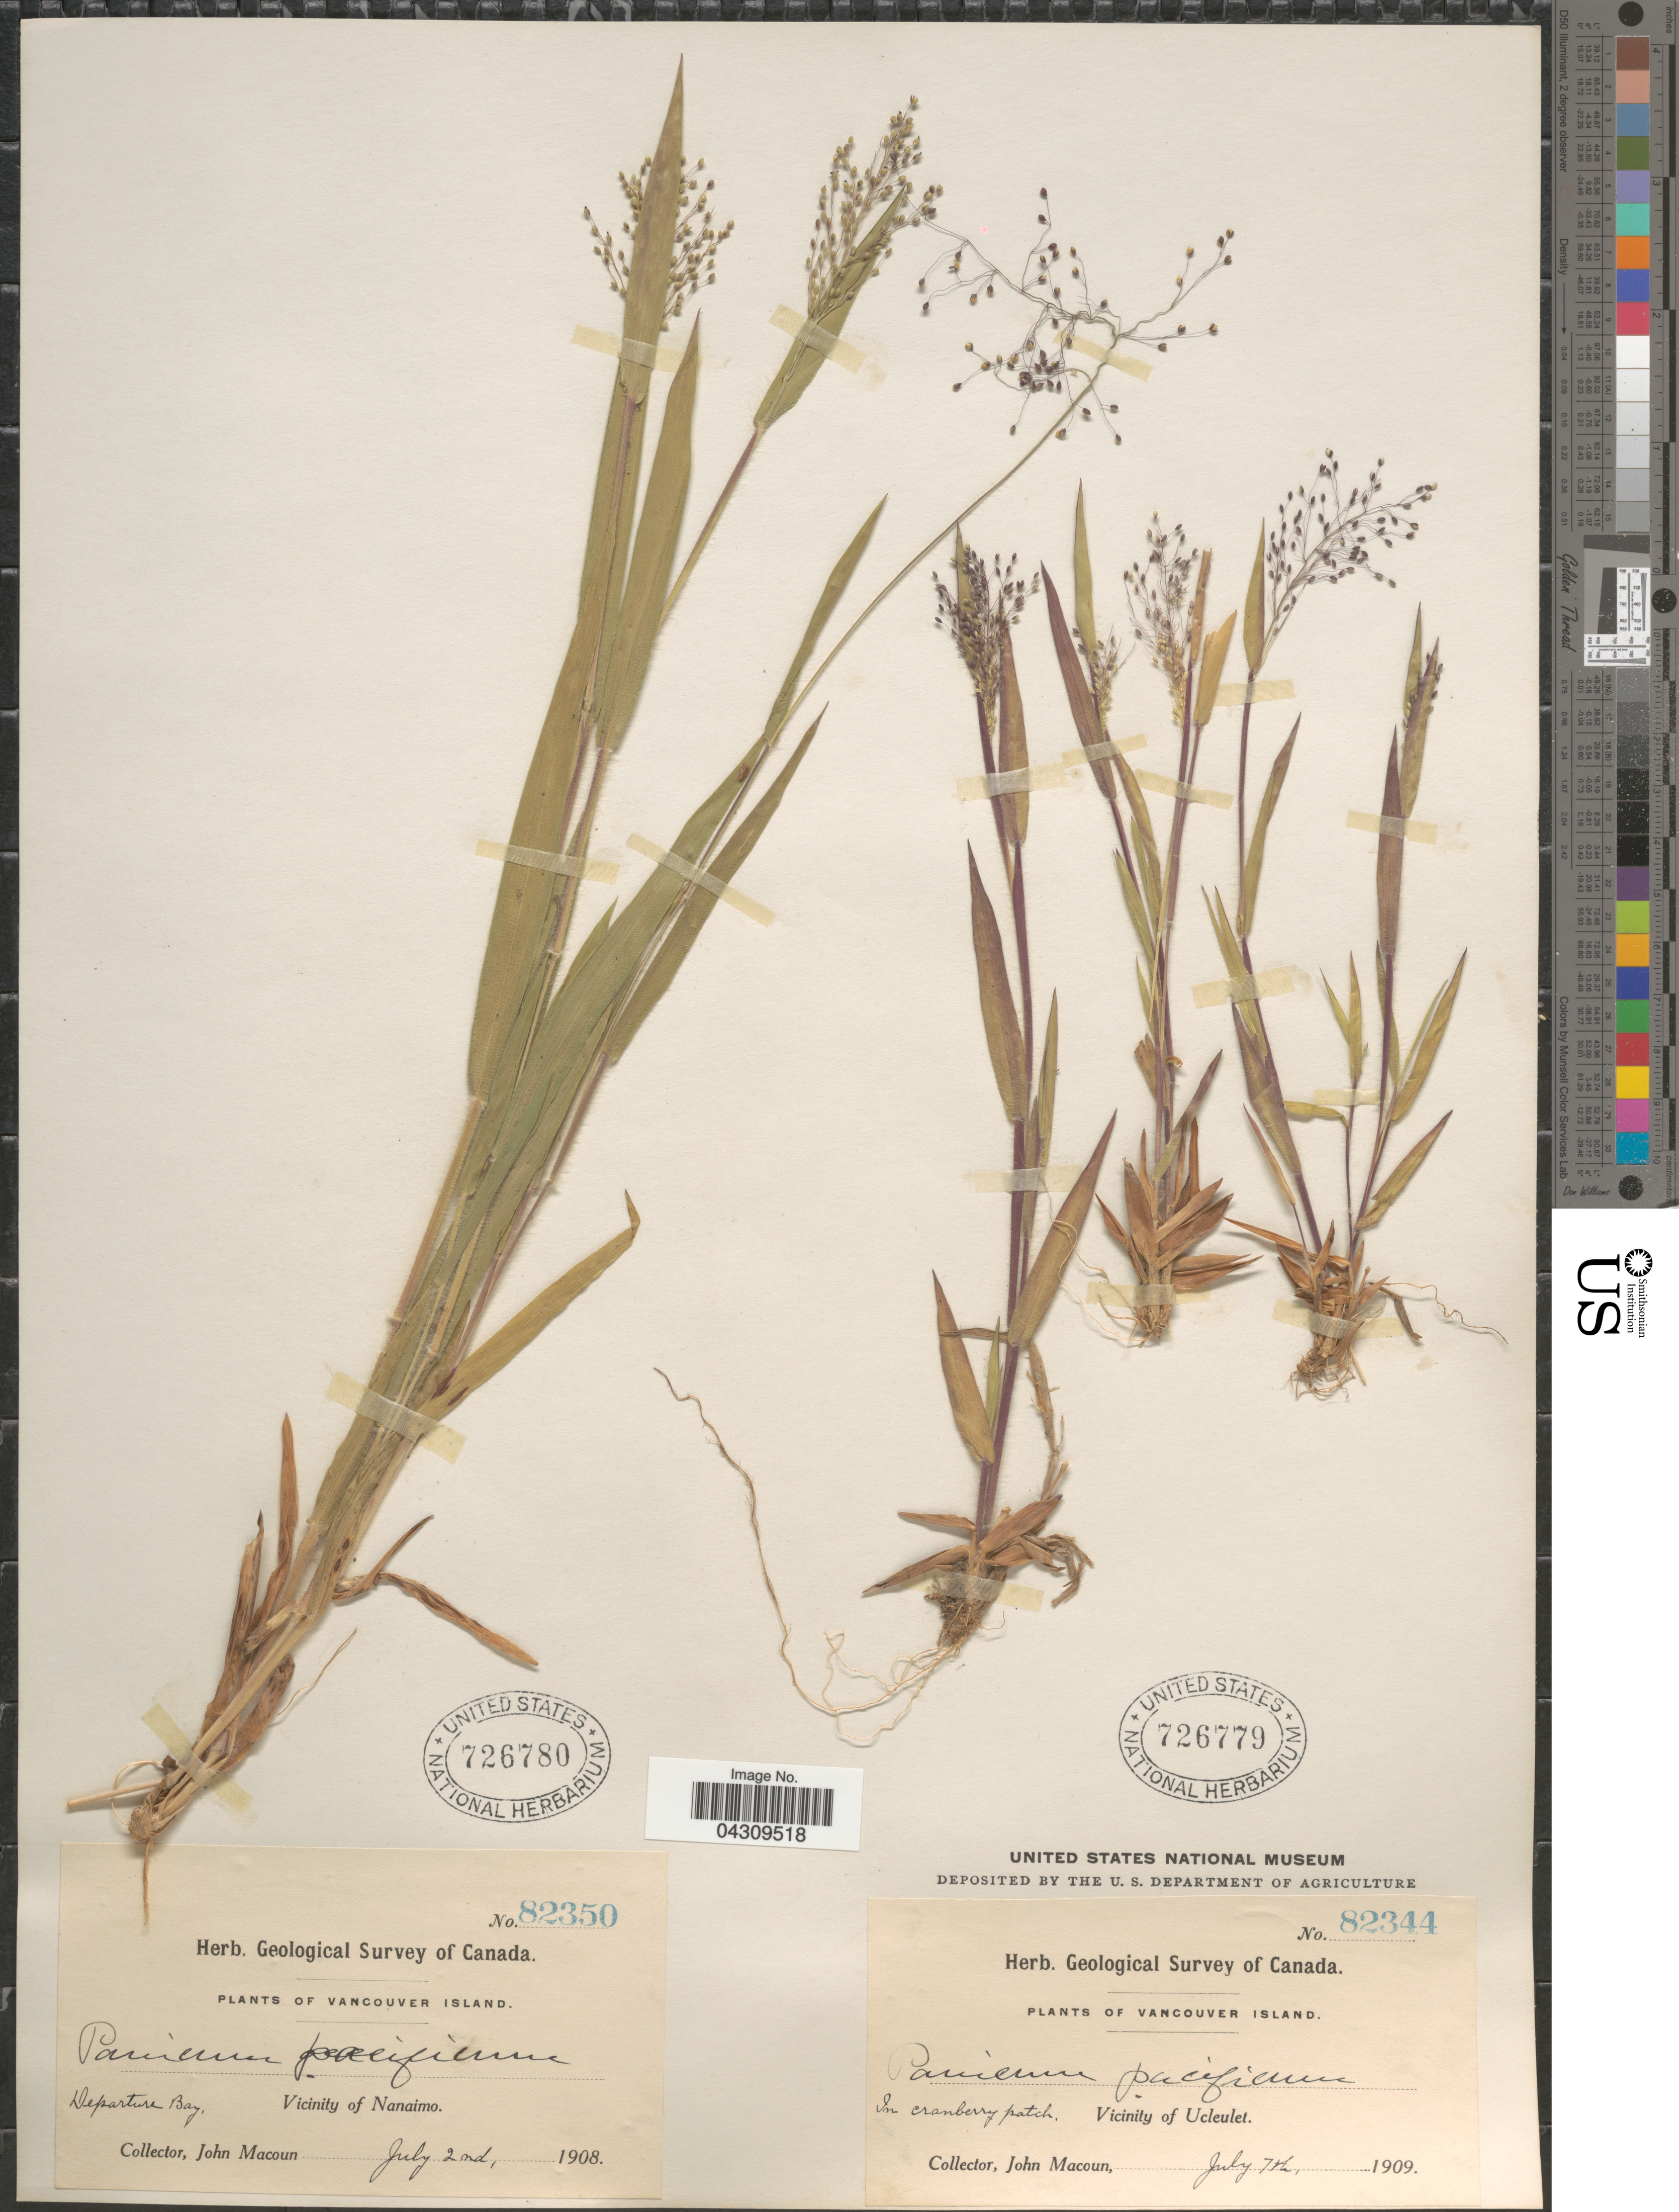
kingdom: Plantae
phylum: Tracheophyta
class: Liliopsida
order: Poales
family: Poaceae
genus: Dichanthelium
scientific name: Dichanthelium acuminatum var. acuminatum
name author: (Sw.) Gould & C.A. Clark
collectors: J. Macoun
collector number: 82350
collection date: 1908-07-02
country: Canada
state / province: British Columbia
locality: Geological Survey of Canada. Vancouver Island. Departure Bay, Vicinity of Nanaimo.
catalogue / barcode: US 726780